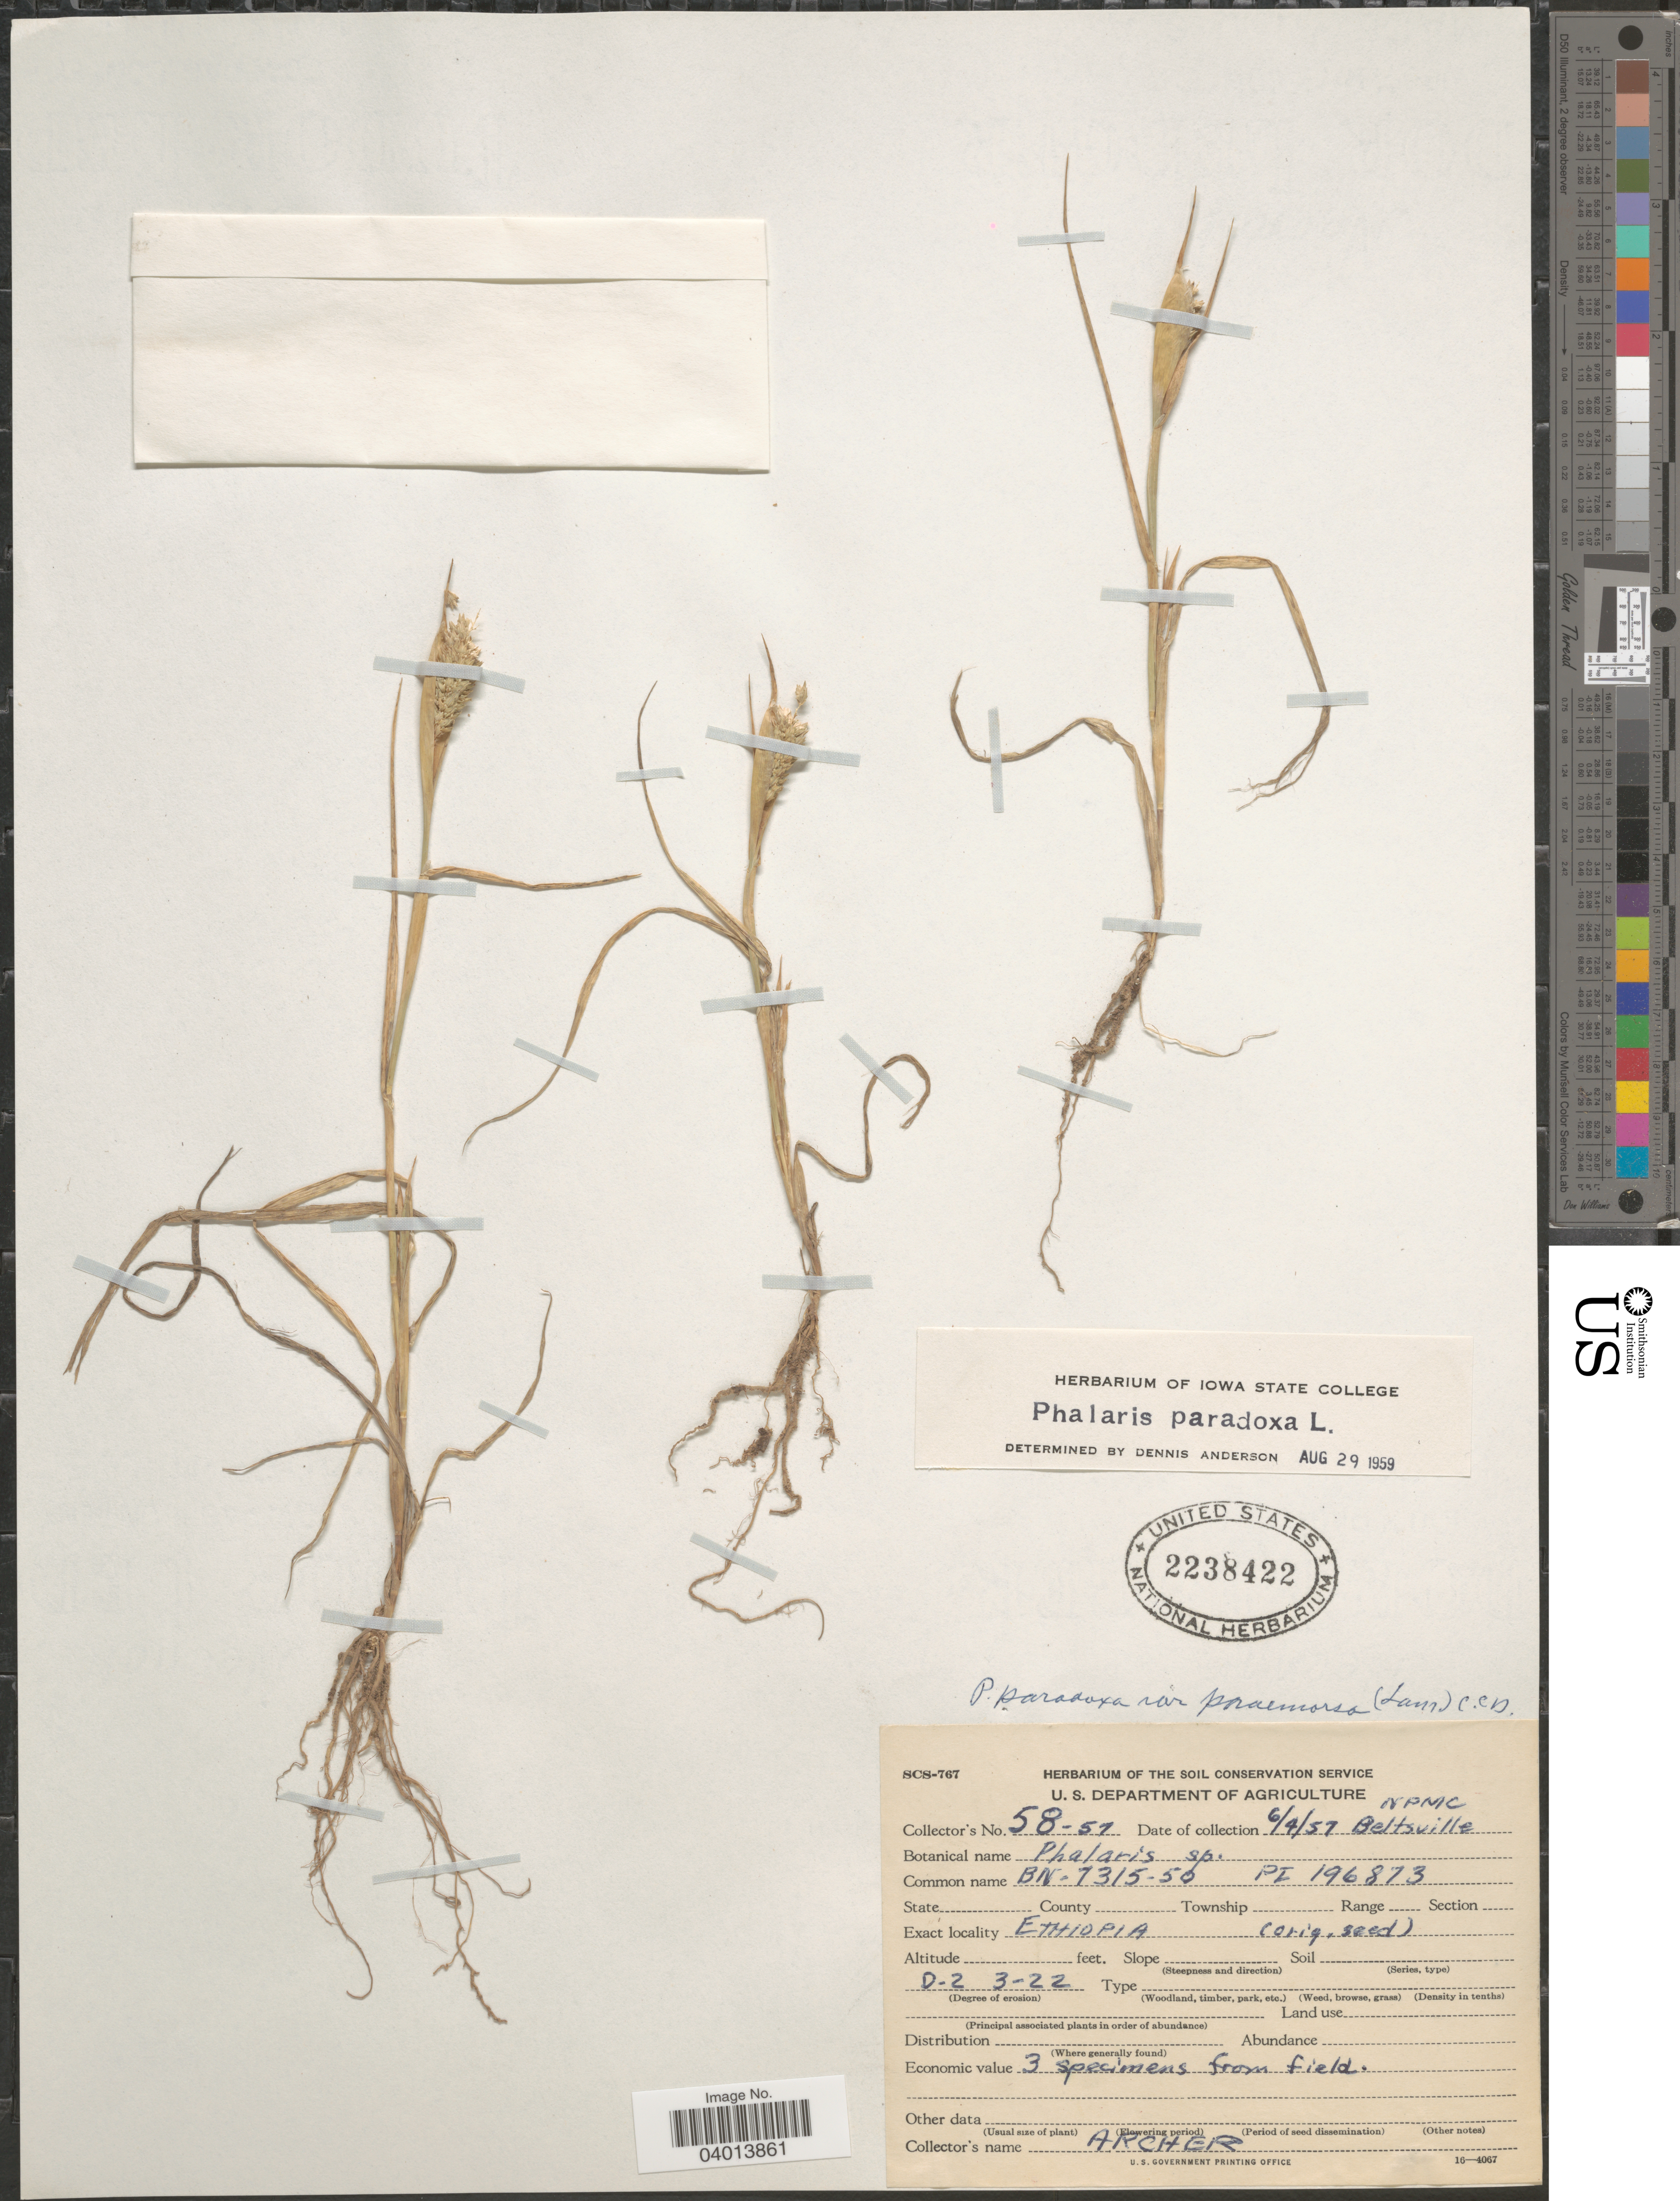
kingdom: Plantae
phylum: Tracheophyta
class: Liliopsida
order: Poales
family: Poaceae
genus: Phalaris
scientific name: Phalaris paradoxa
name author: L.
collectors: -- Archer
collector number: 58-57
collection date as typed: Transcribed d/m/y: 6/4/57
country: United States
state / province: Maryland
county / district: Prince George's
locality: NPMC. Beltsville.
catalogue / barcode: US 2238422